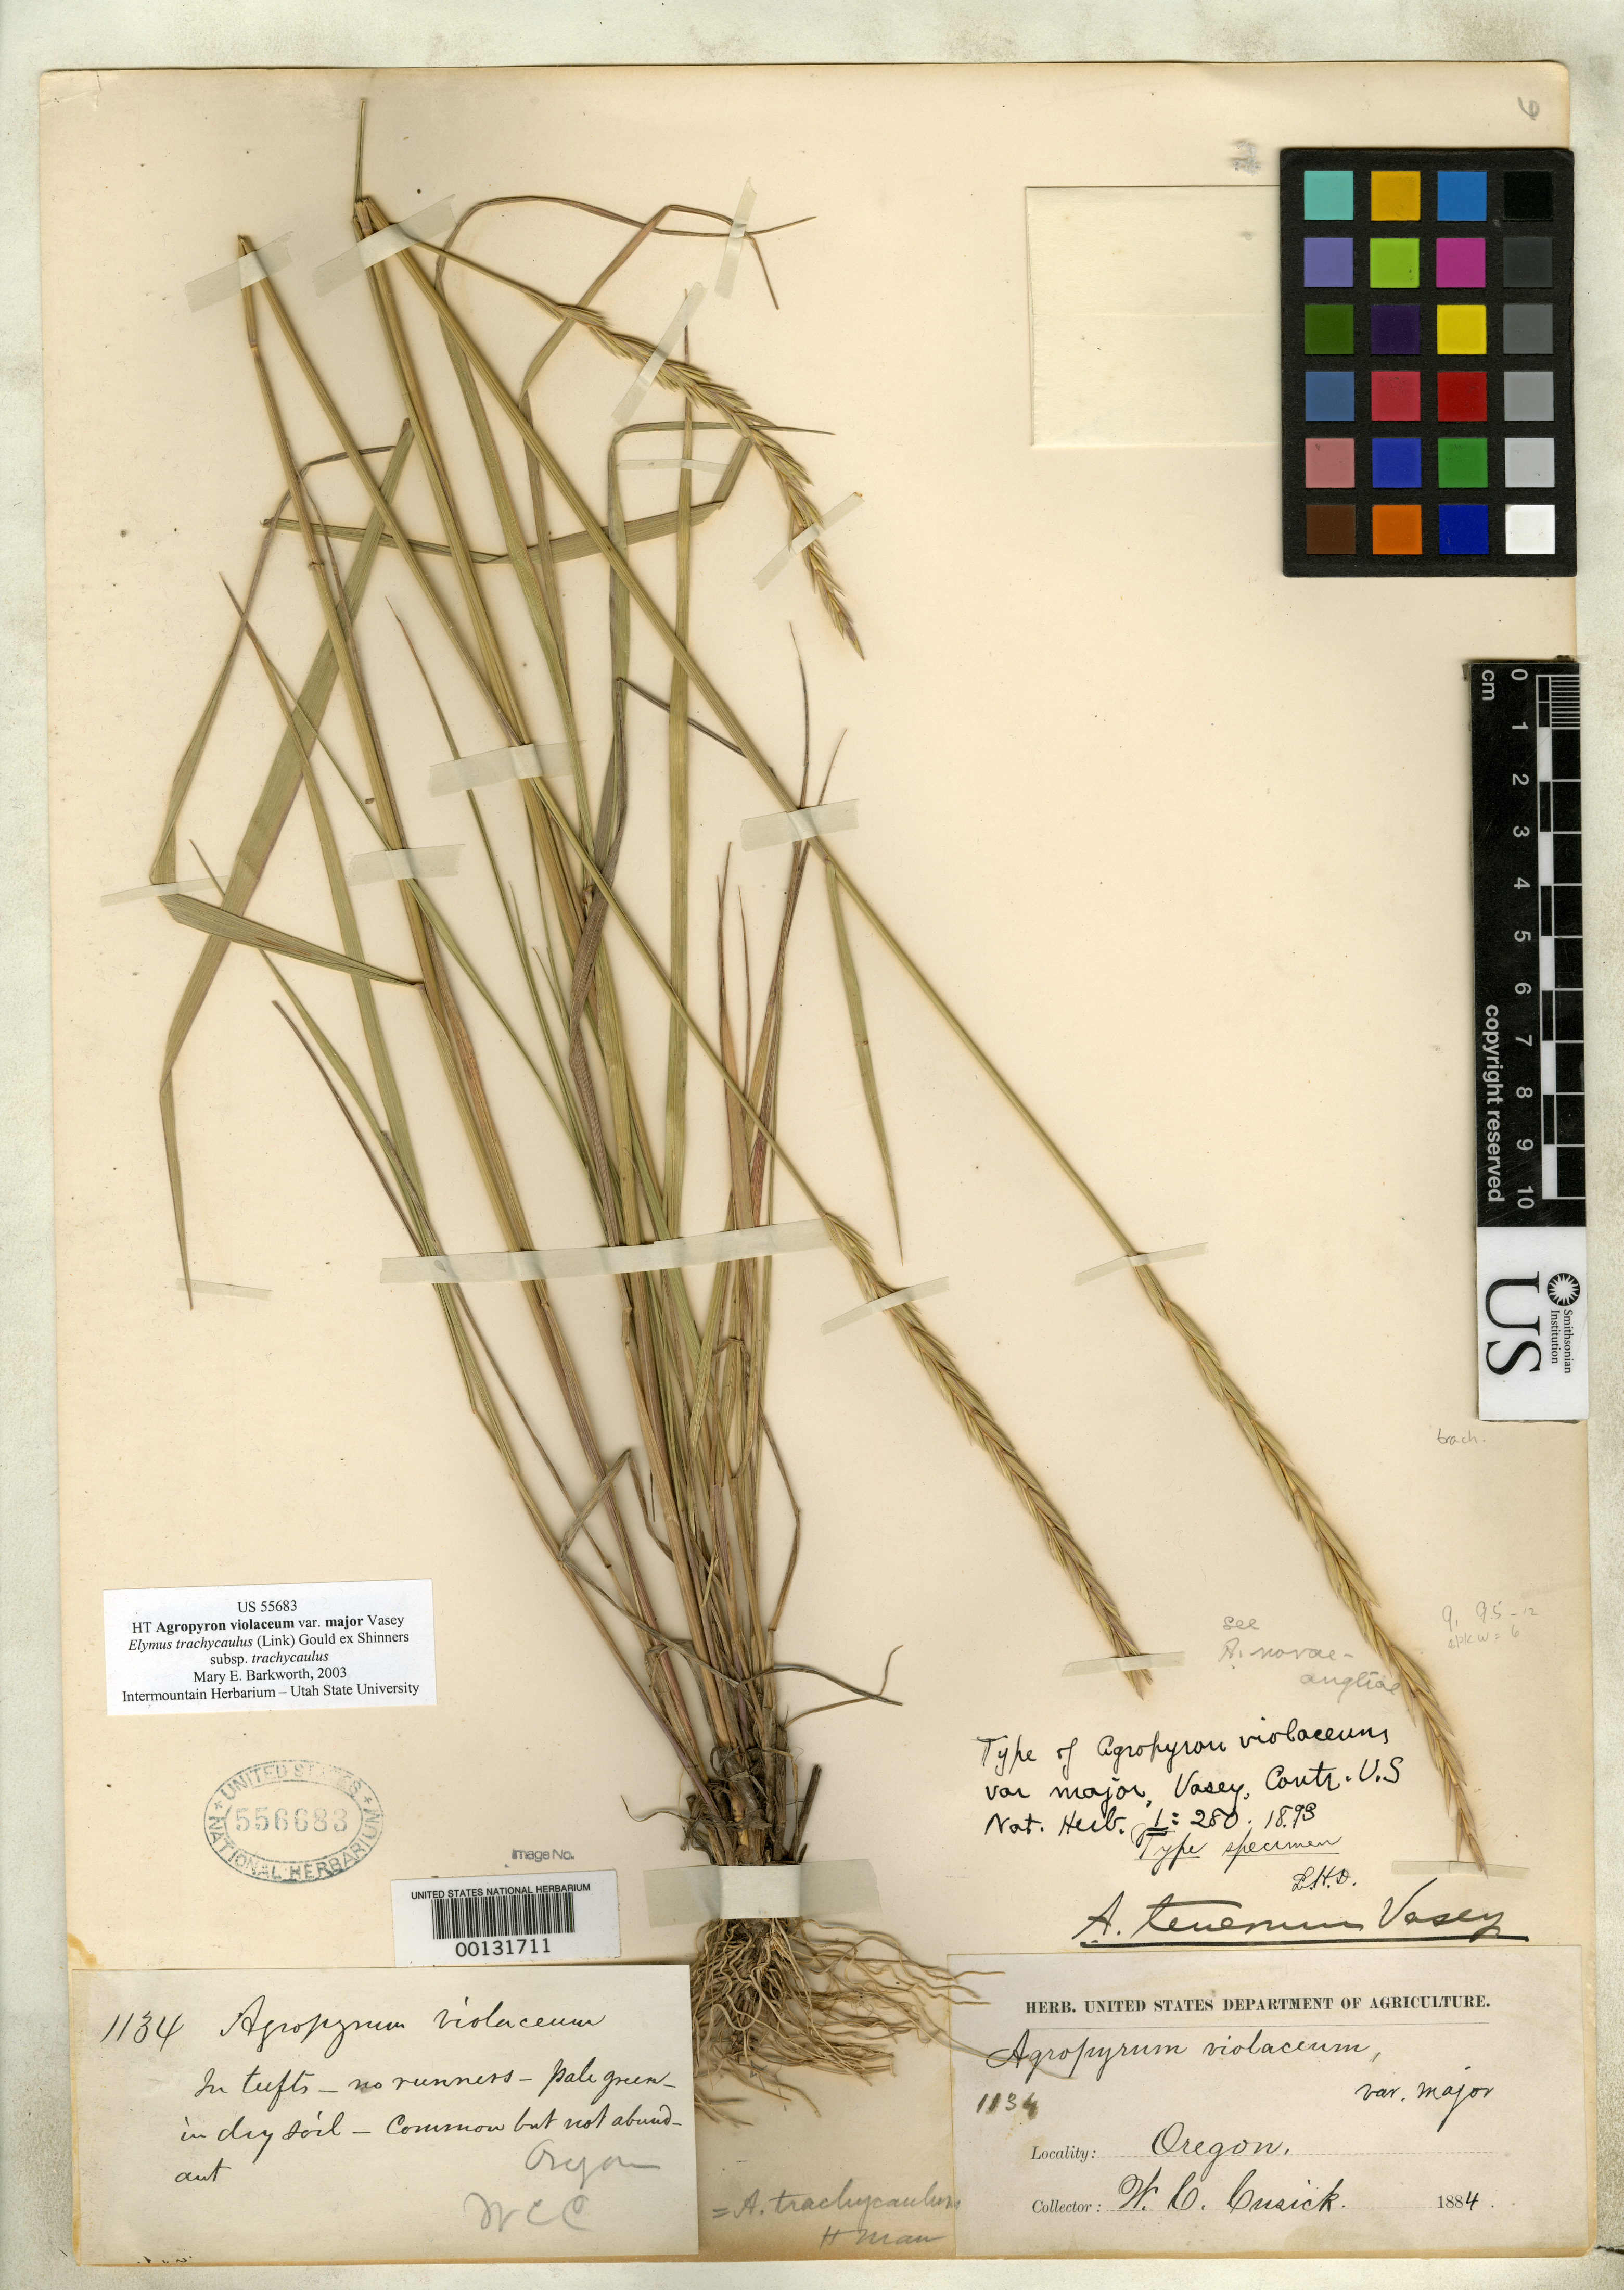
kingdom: Plantae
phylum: Tracheophyta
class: Liliopsida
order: Poales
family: Poaceae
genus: Agropyron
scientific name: Agropyron violaceum var. major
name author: Vasey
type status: Holotype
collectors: W. C. Cusick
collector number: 1134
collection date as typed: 1884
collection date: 1884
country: United States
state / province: Oregon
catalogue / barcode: US 556683